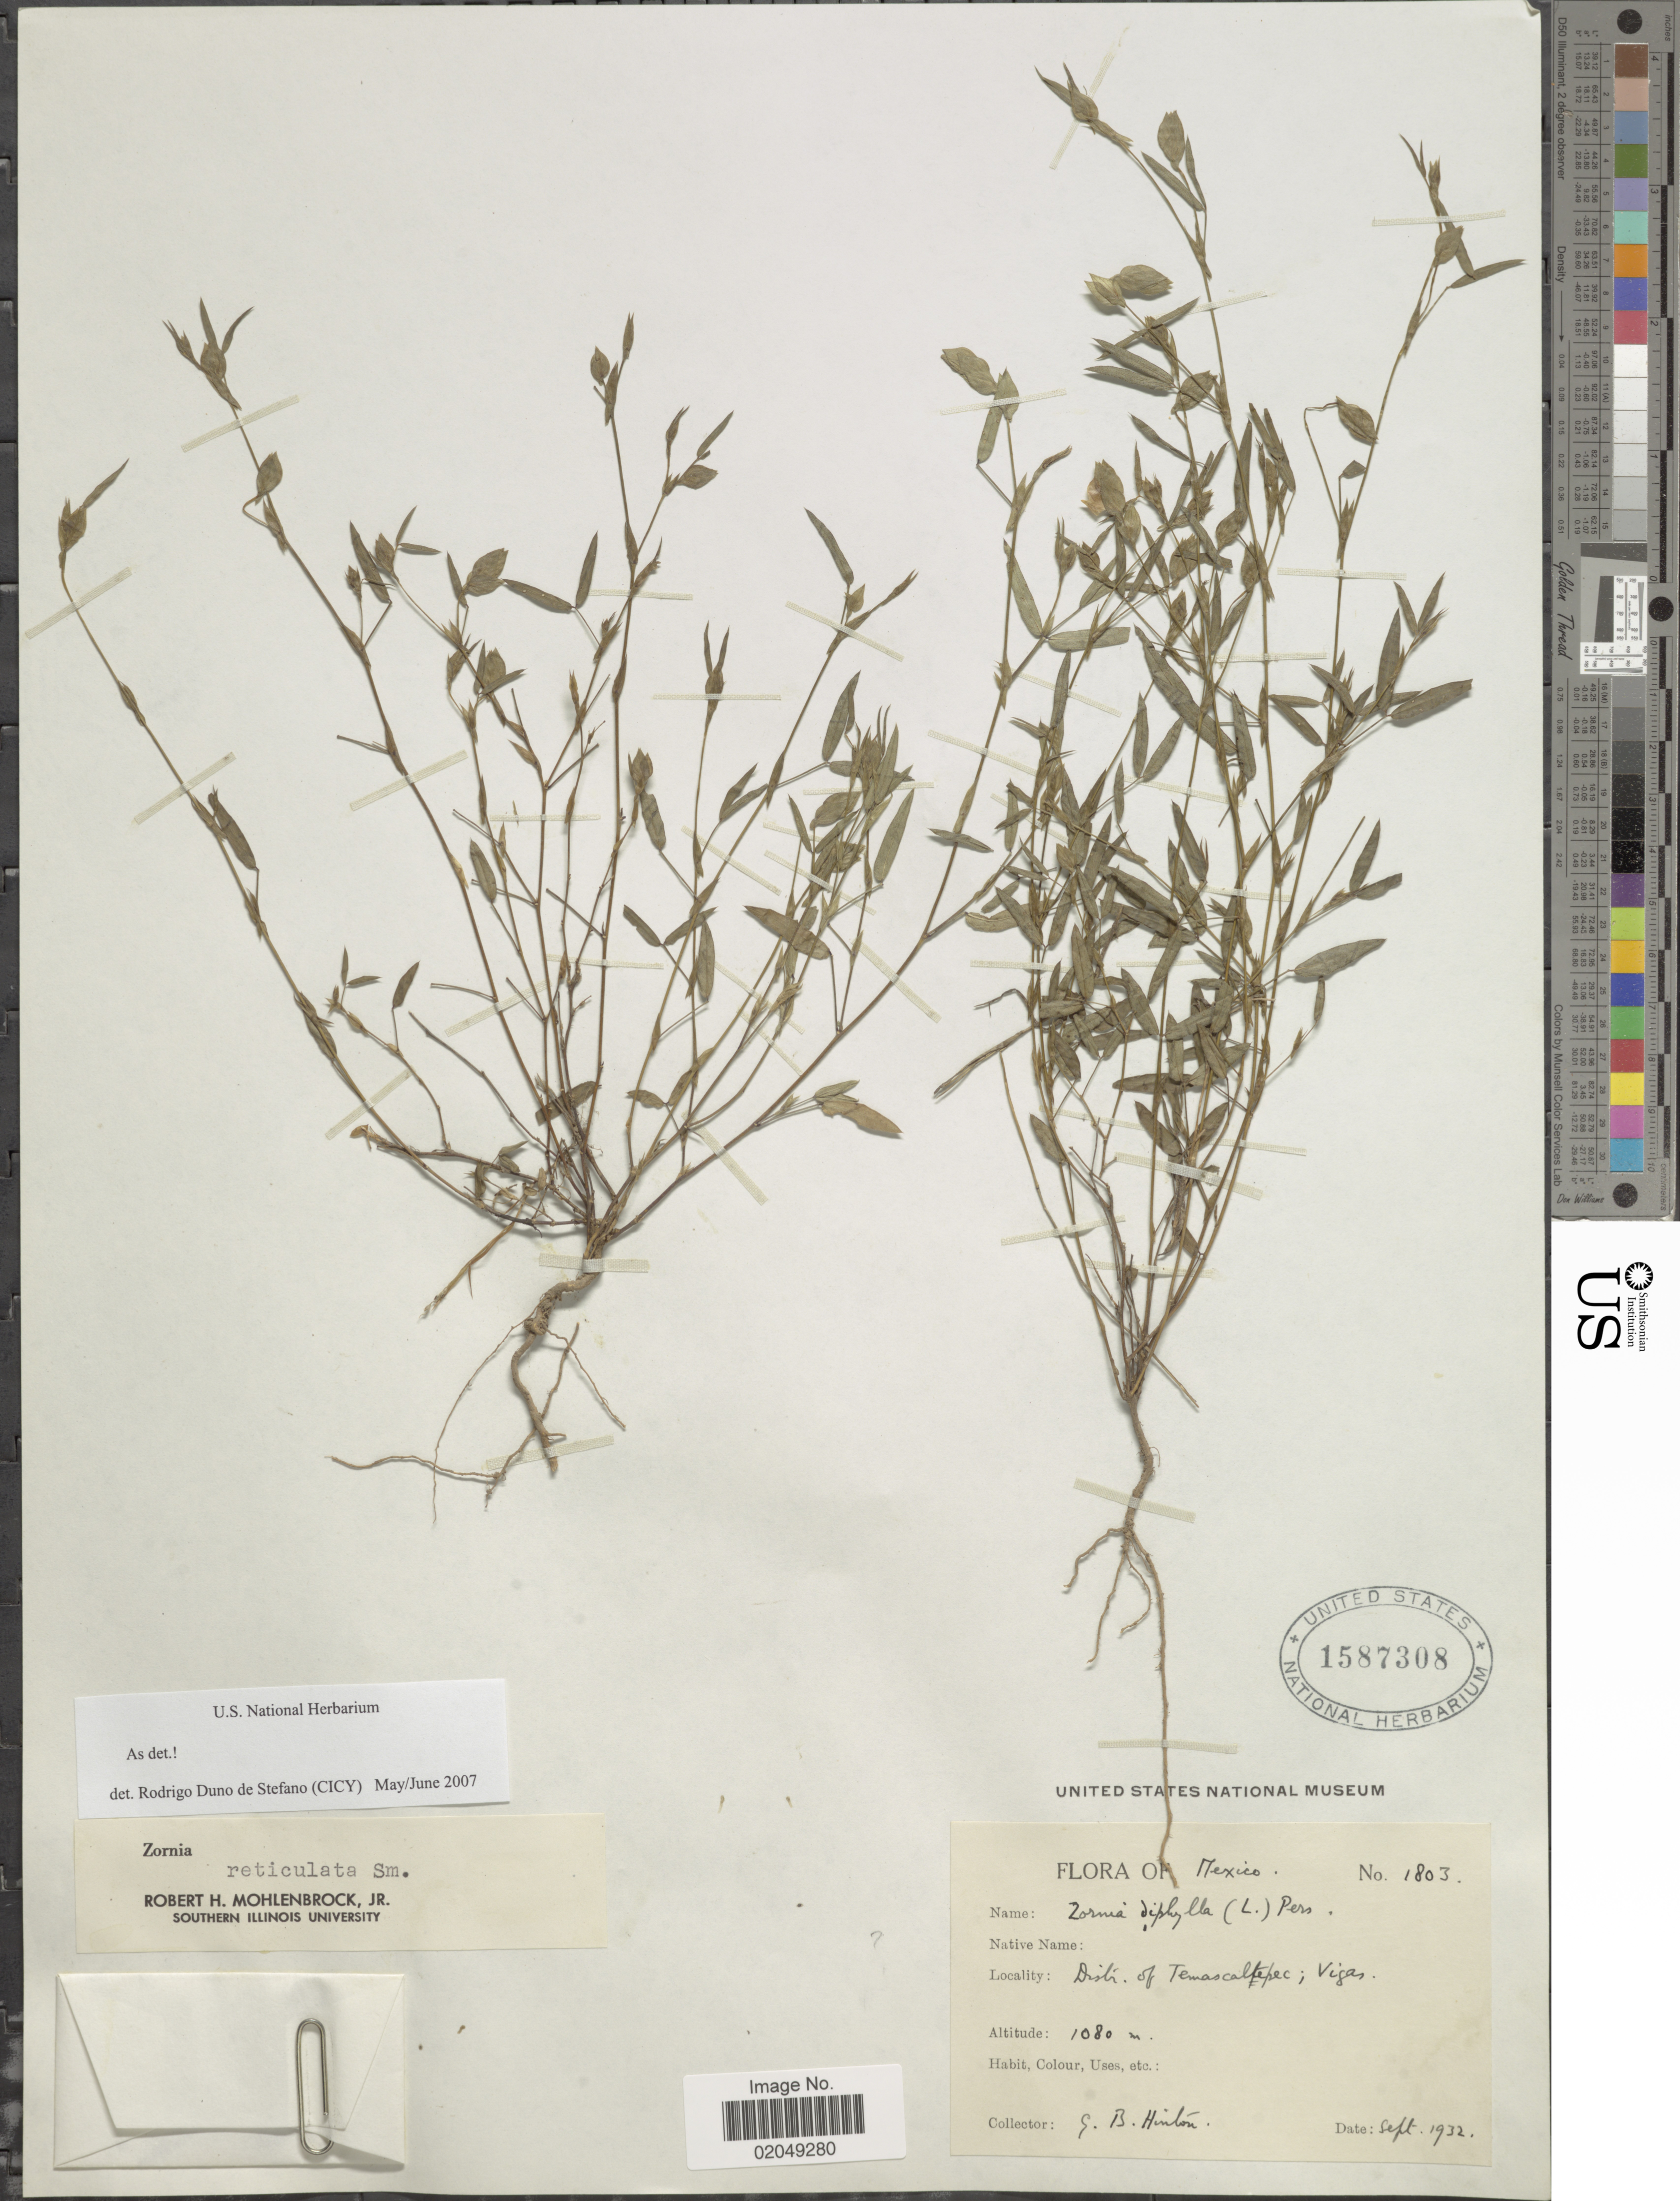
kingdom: Plantae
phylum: Tracheophyta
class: Magnoliopsida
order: Fabales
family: Fabaceae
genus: Zornia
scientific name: Zornia reticulata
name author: Sm.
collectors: G. B. Hinton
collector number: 1803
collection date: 1932-09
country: Mexico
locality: Distr. of Temascaltepec; Vijas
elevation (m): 1080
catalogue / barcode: US 1587308